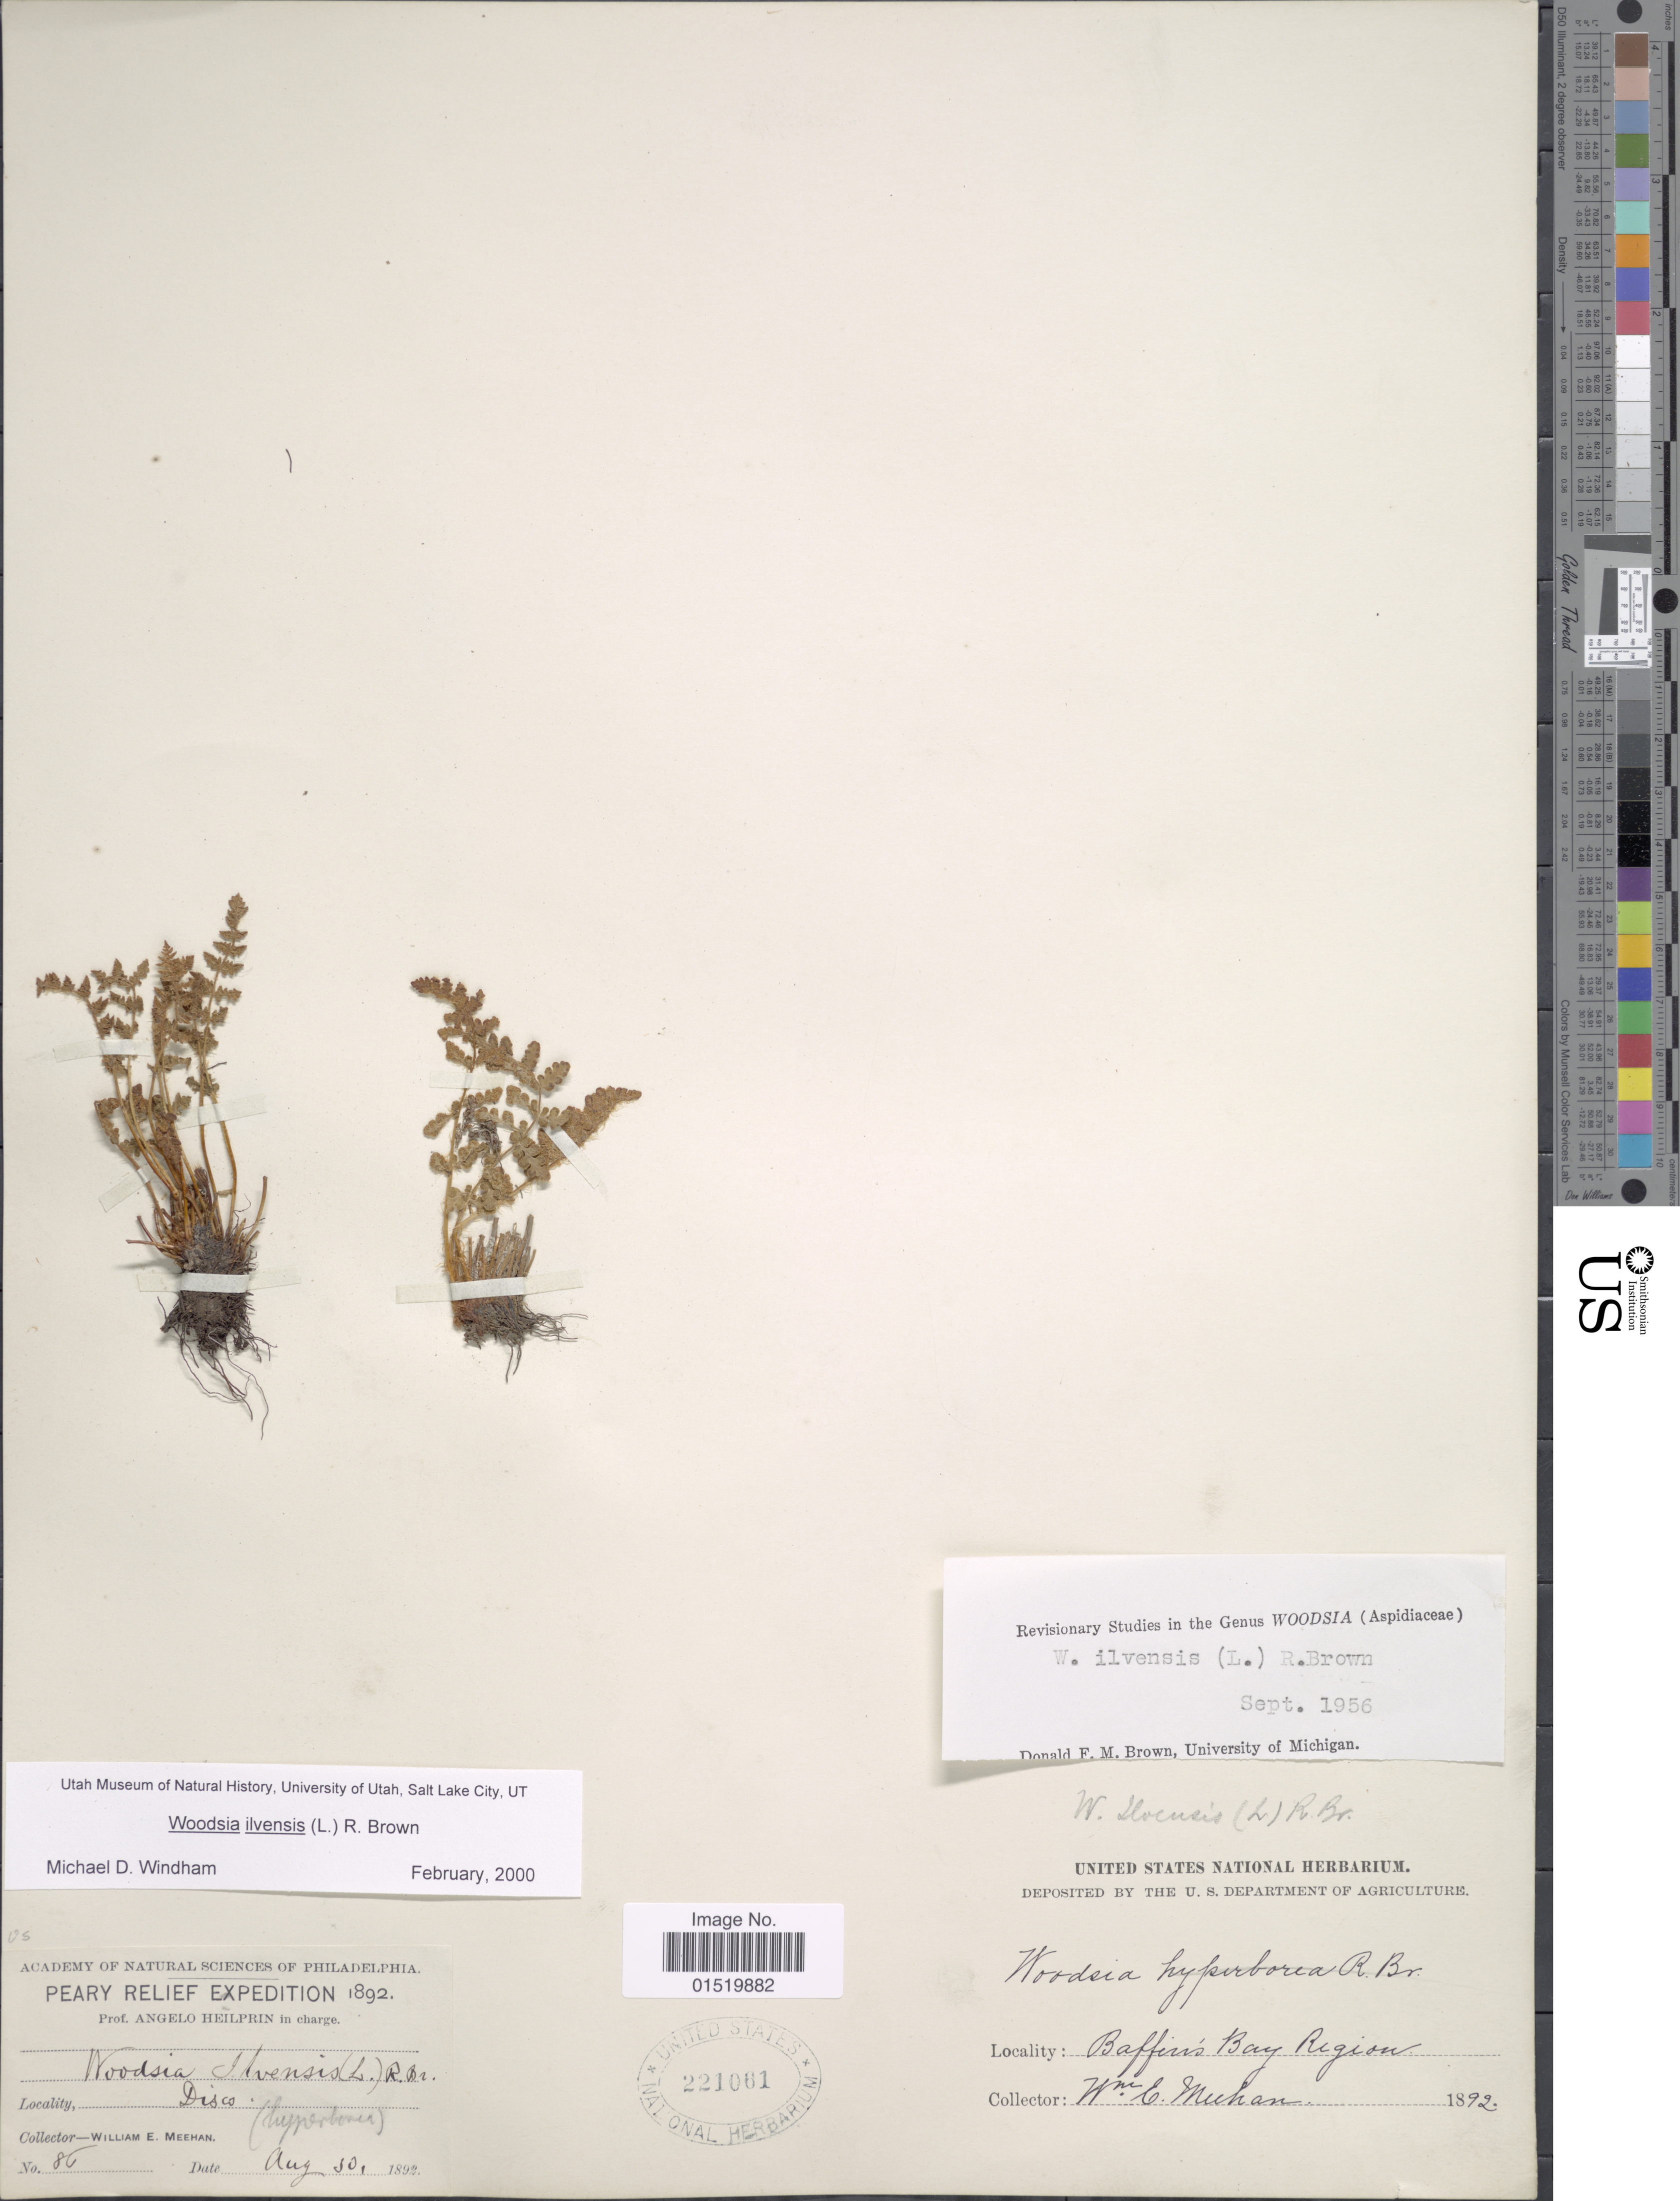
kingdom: Plantae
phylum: Tracheophyta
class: Polypodiopsida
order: Polypodiales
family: Woodsiaceae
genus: Woodsia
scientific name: Woodsia ilvensis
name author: (L.) R. Br.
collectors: W. Meehan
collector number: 86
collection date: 1892-08-30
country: Greenland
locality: Disco, Baffins Bay Region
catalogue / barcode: US 221061